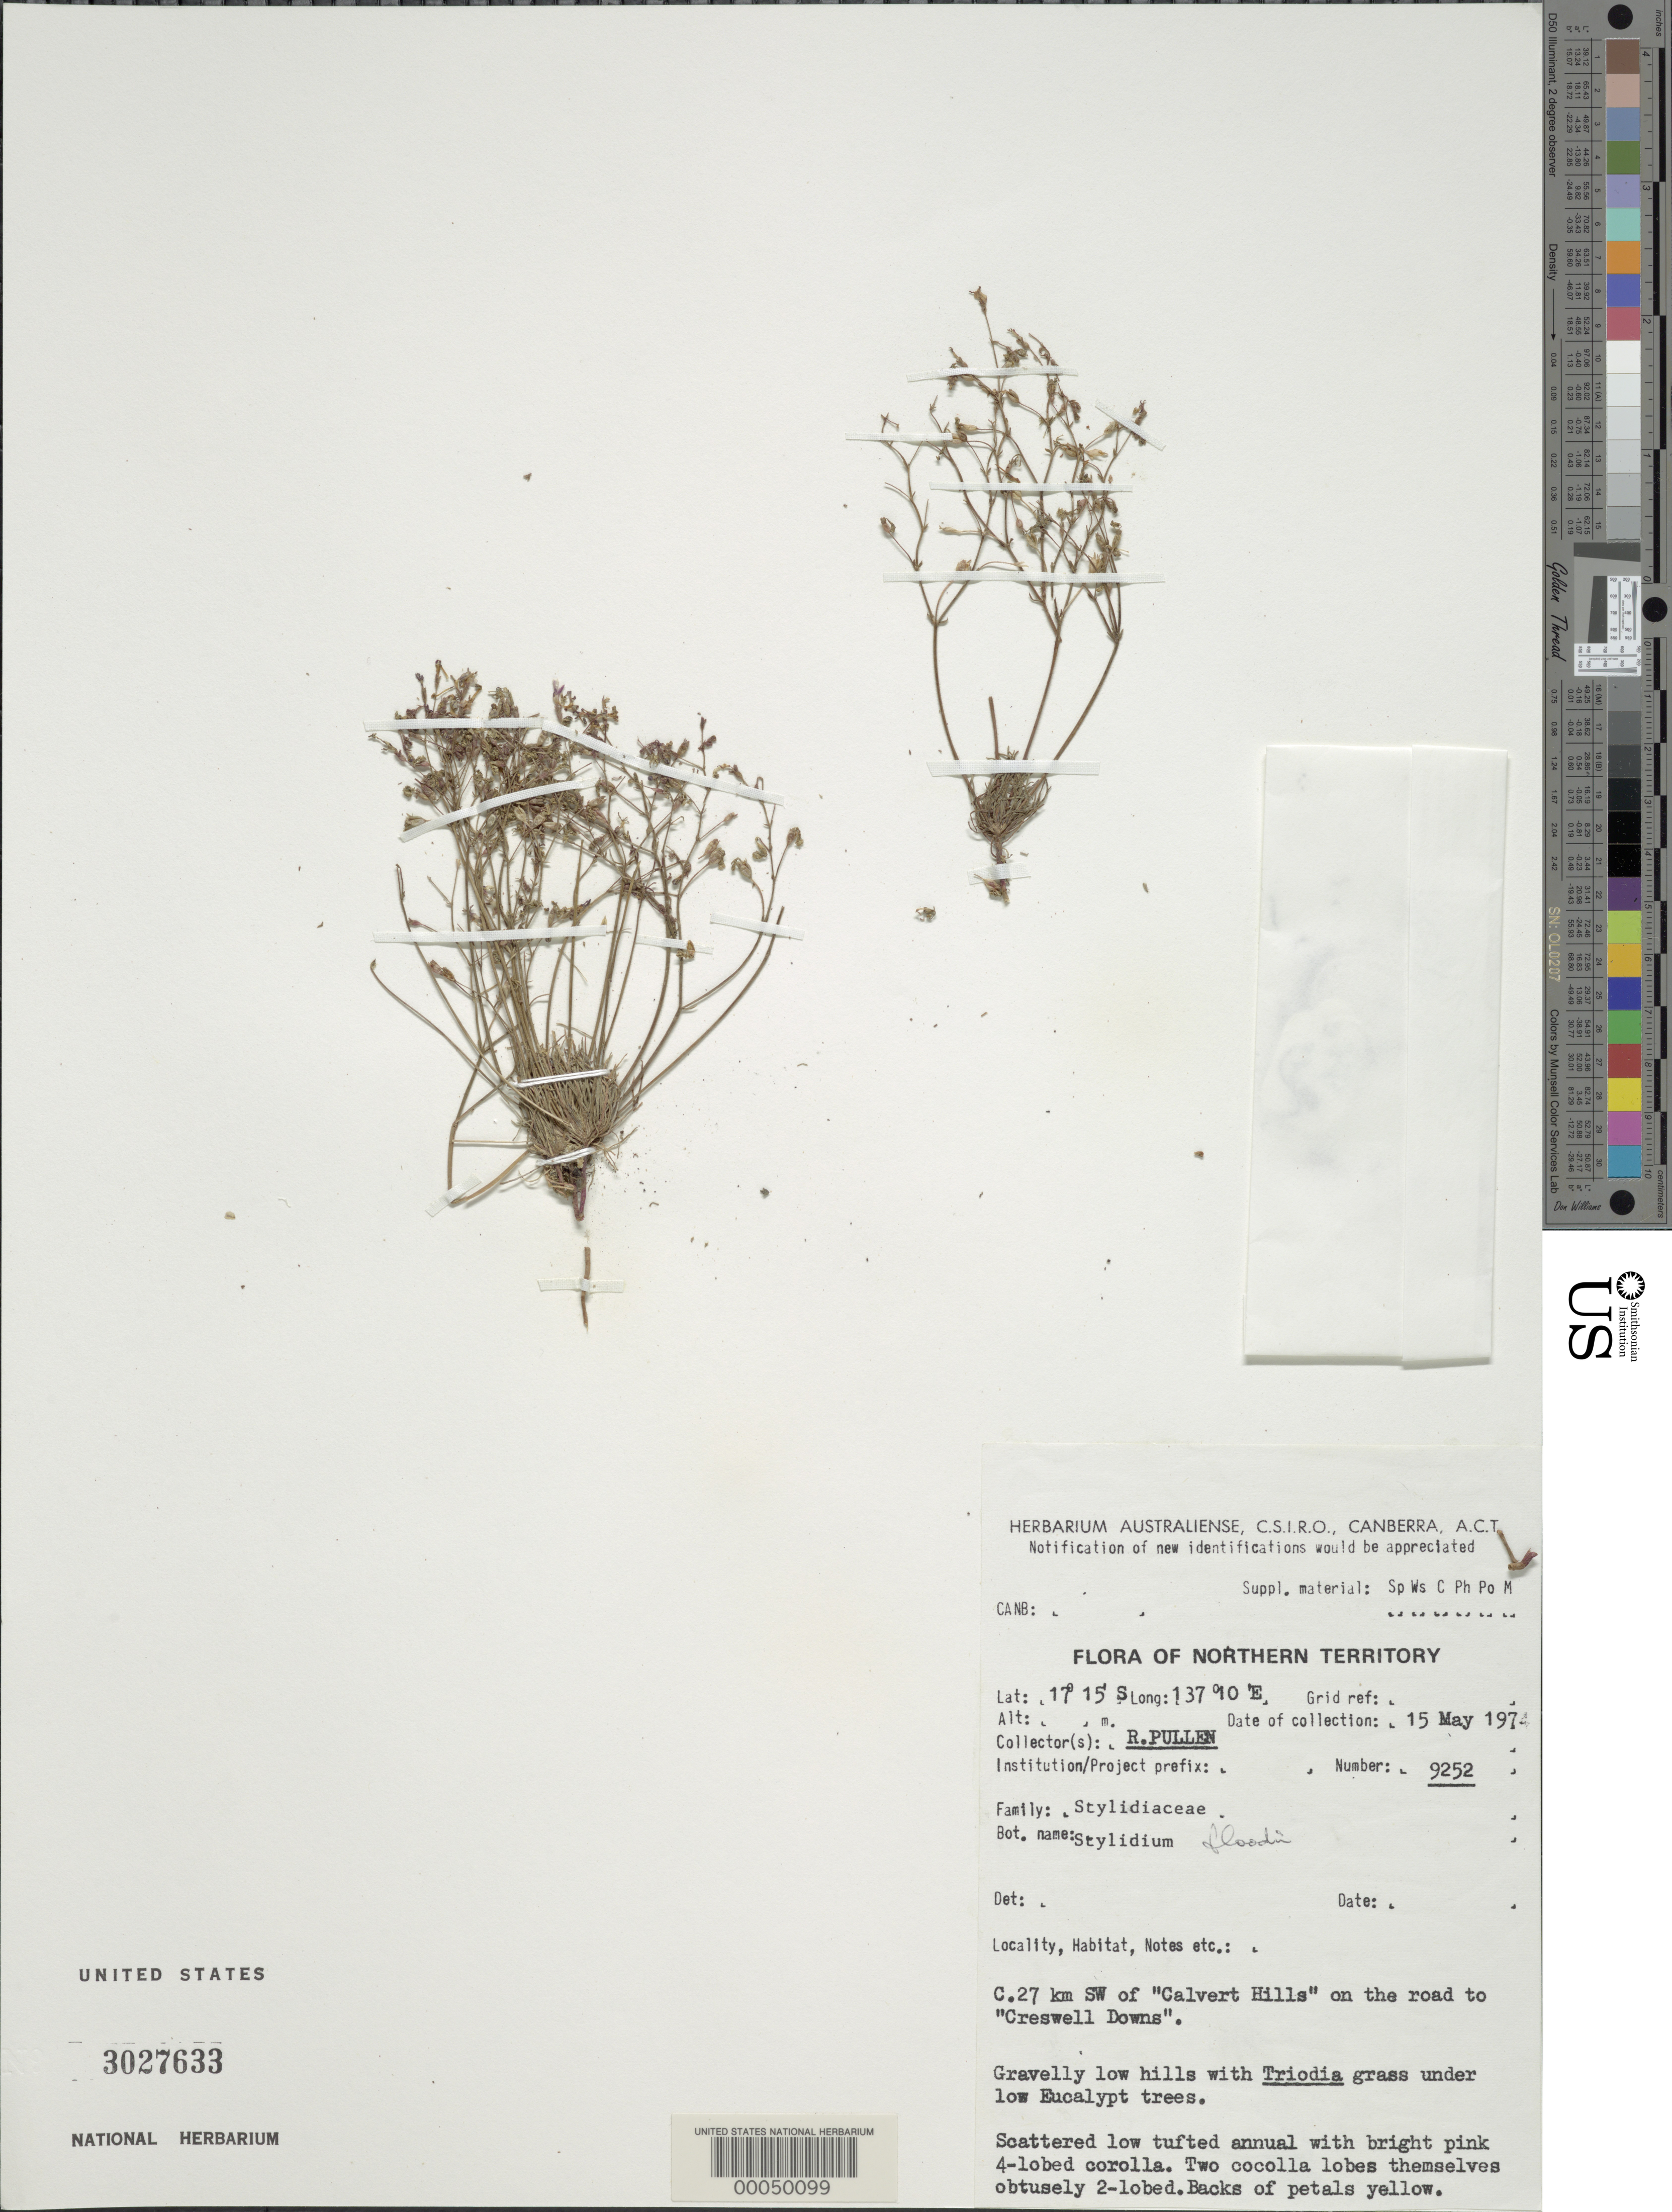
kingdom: Plantae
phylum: Tracheophyta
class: Magnoliopsida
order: Asterales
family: Stylidiaceae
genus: Stylidium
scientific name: Stylidium floodii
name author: F. Muell.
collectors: R. Pullen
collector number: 9252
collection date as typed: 15 May 1974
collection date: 1974-05-15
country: Australia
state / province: Northern Territory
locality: C. 27 km sw of calvert hills on the road to creswell downs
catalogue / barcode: US 3027633